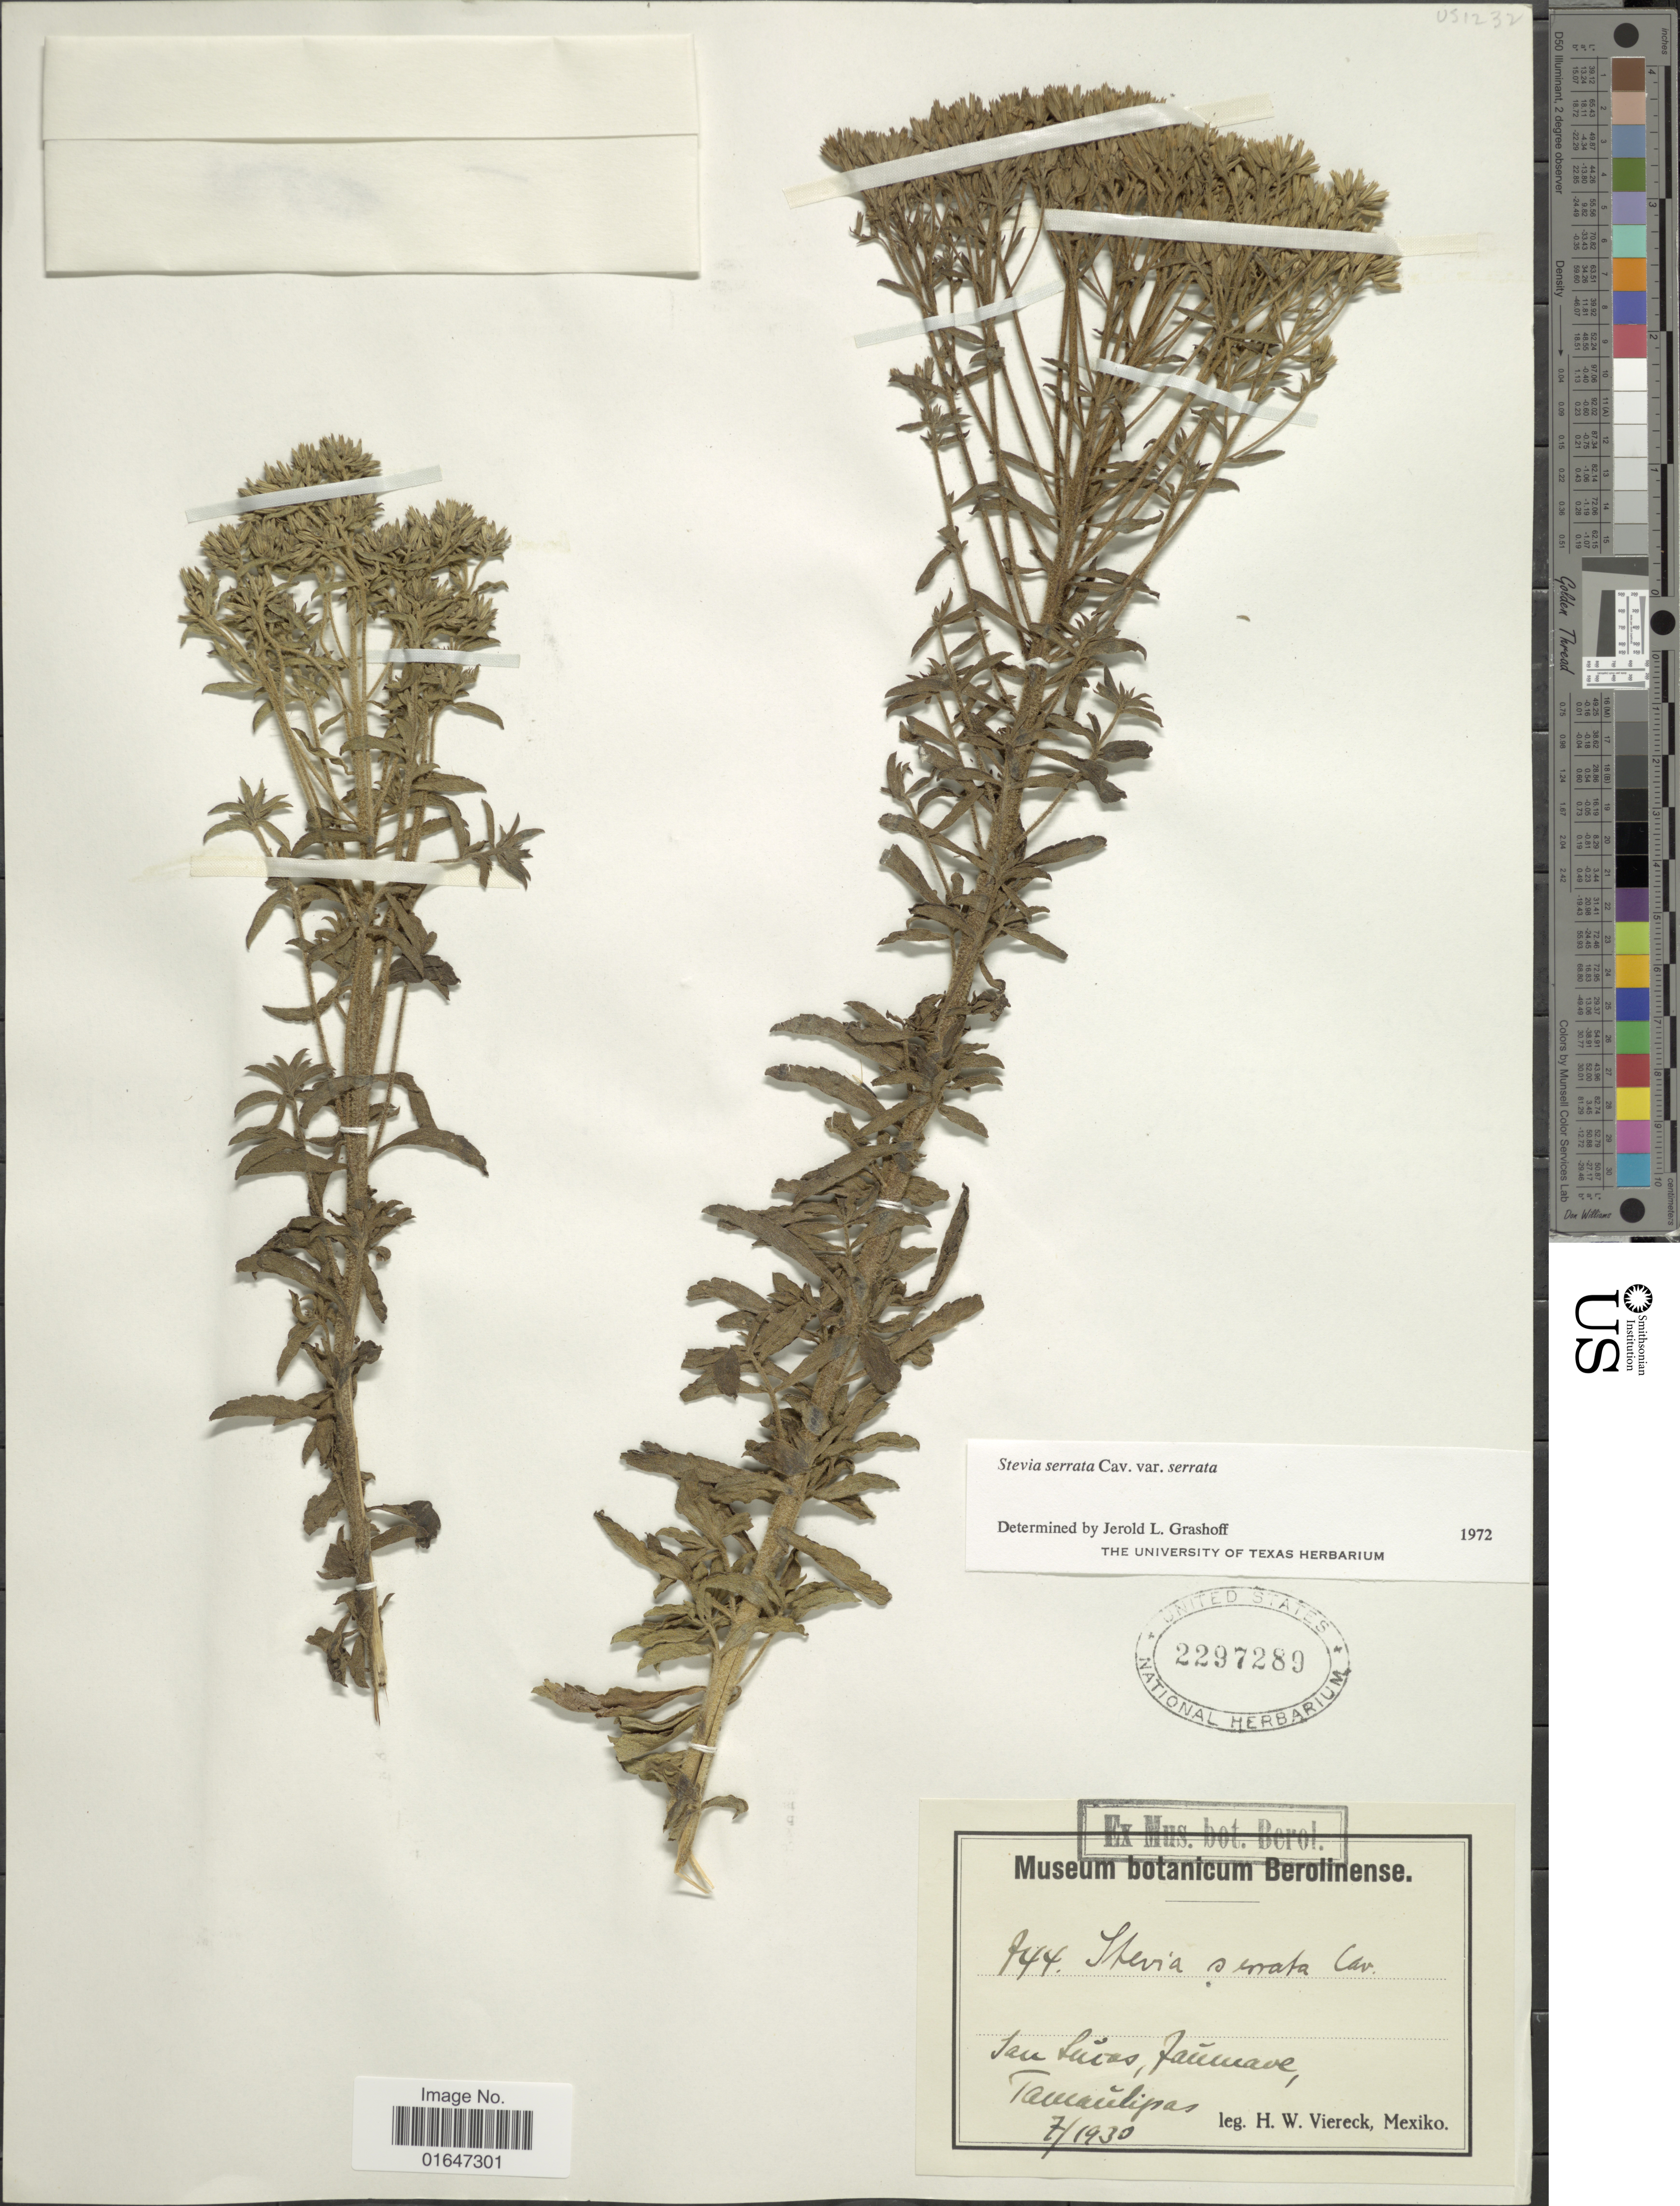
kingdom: Plantae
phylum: Tracheophyta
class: Magnoliopsida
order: Asterales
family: Asteraceae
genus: Stevia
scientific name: Stevia serrata var. serrata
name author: Cav.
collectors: H. W. Viereck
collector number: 744*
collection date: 1930-07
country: Mexico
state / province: Tamaulipas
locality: San Lucas, Jaumave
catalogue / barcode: US 2297289